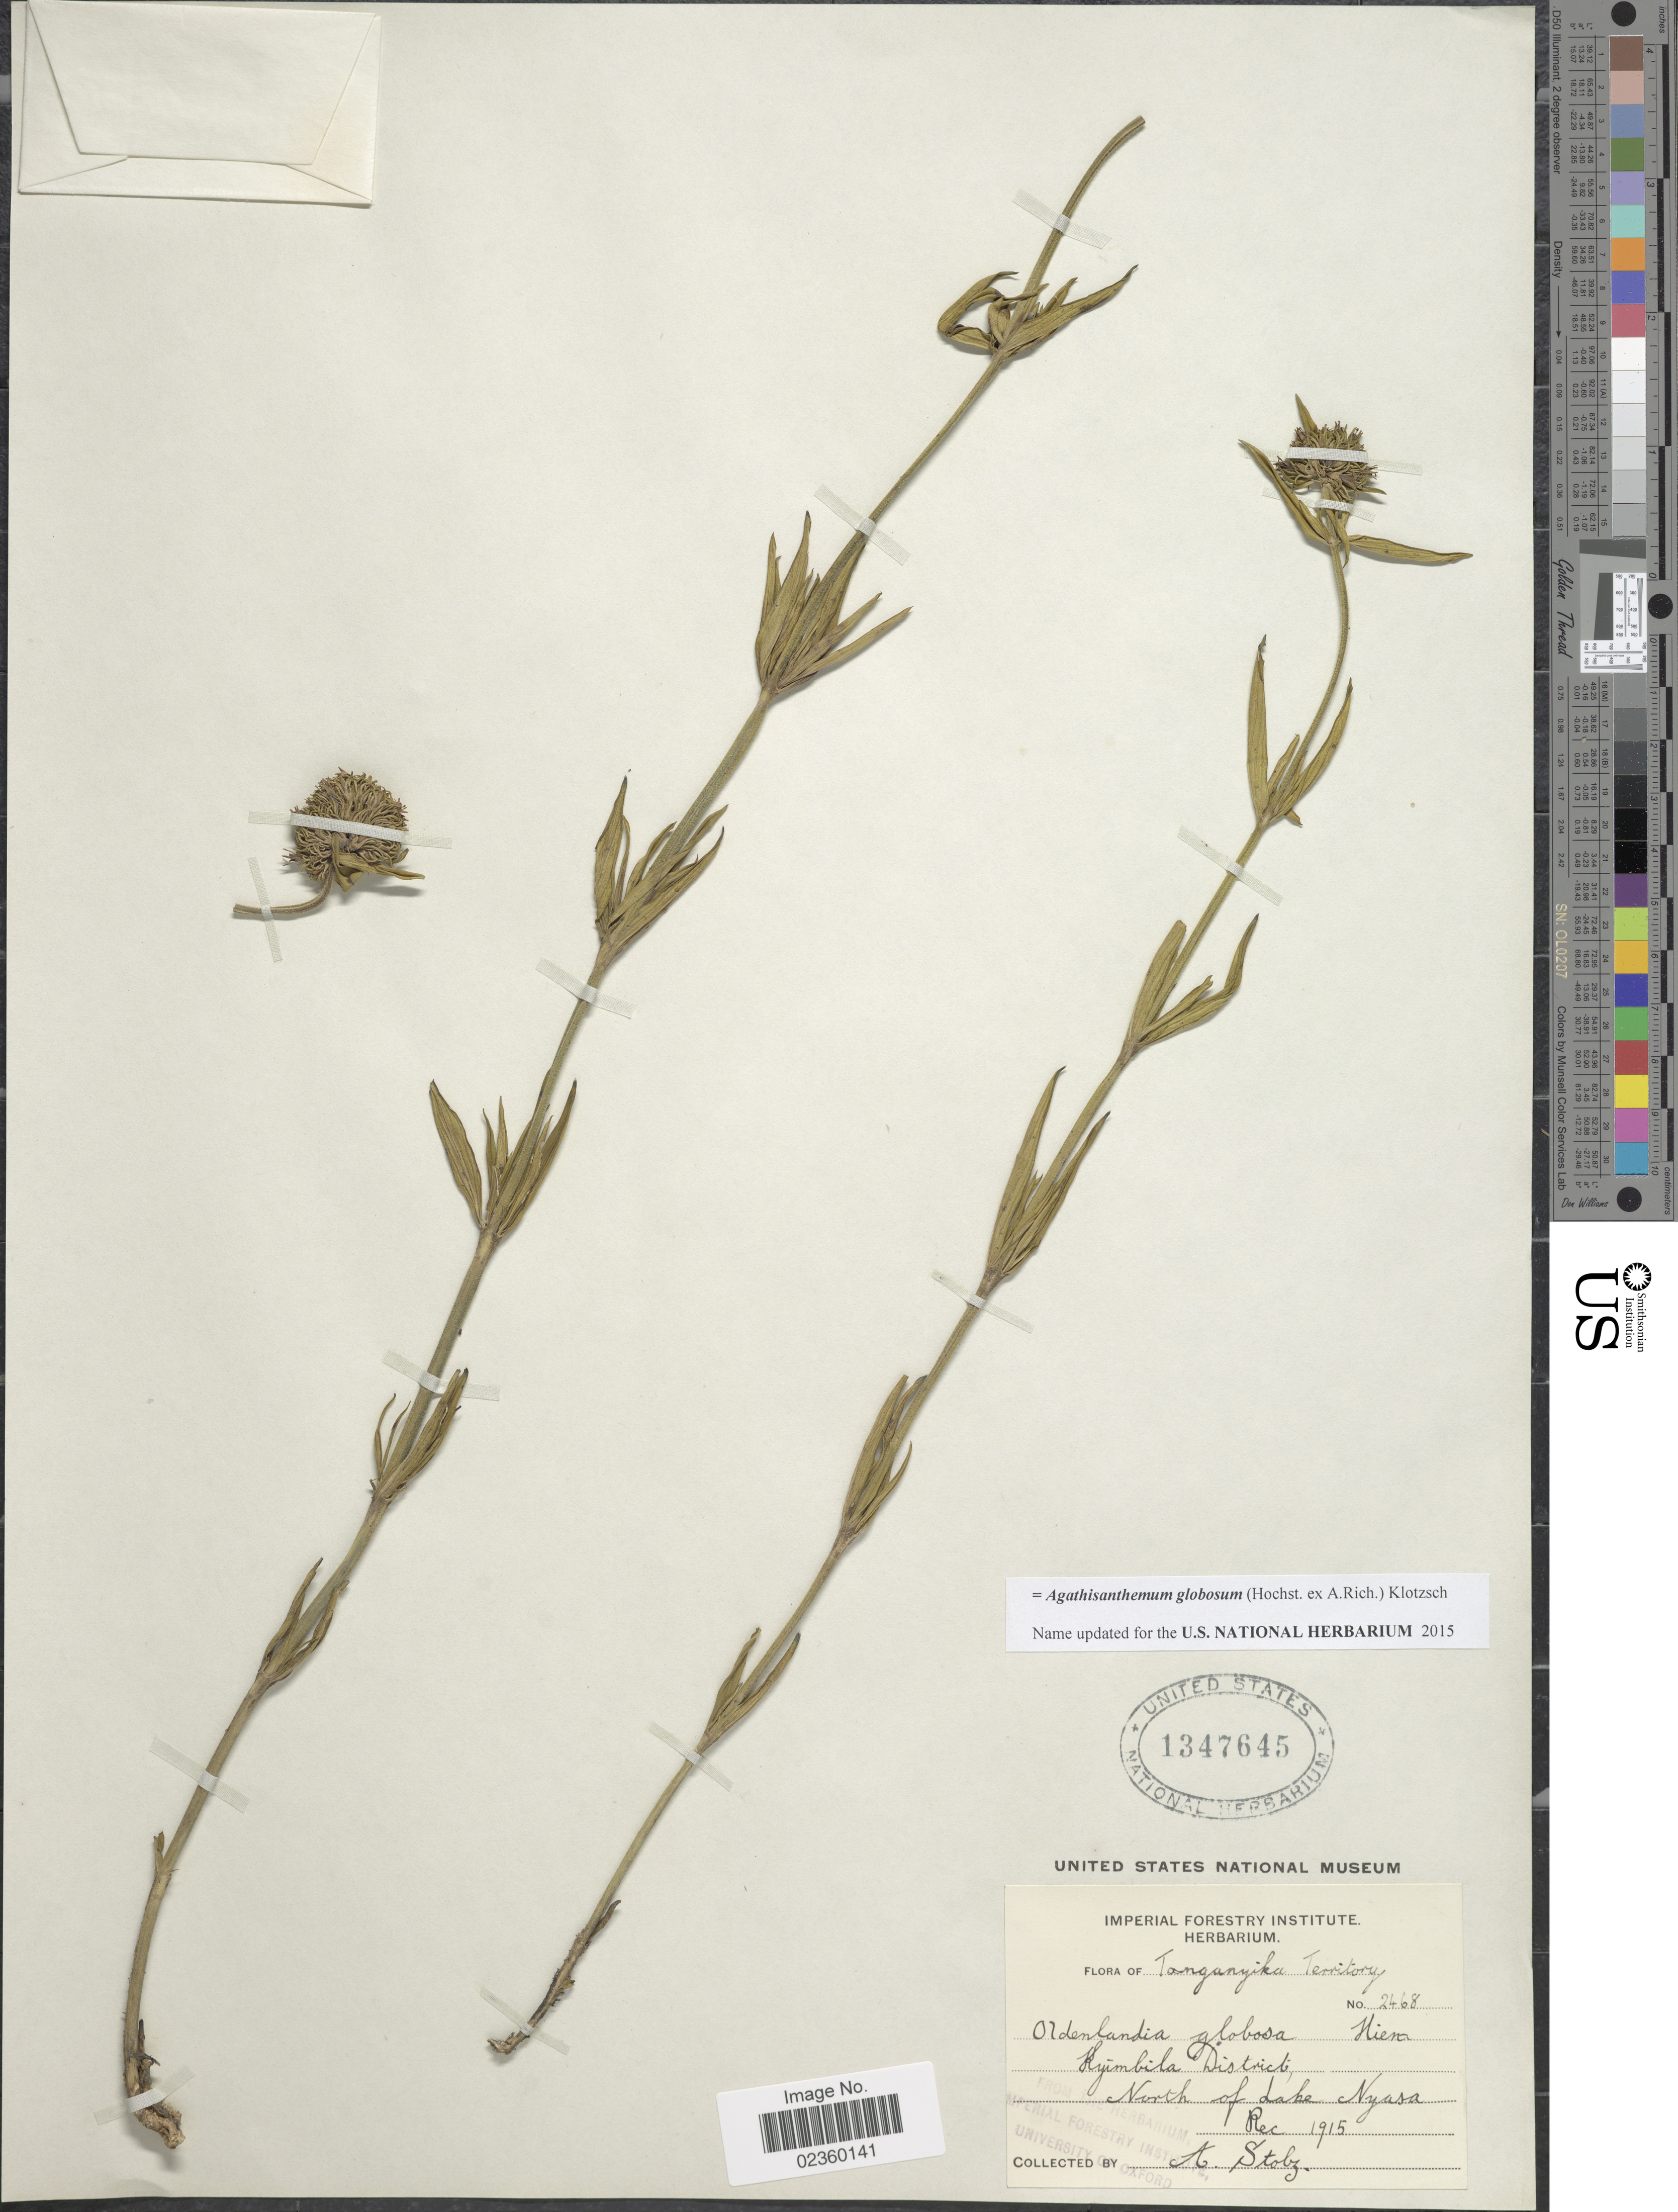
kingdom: Plantae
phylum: Tracheophyta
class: Magnoliopsida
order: Gentianales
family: Rubiaceae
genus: Agathisanthemum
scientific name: Agathisanthemum globosum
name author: (Hochst. ex A. Rich.) Klotzsch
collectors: A. Stolz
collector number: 2468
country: Tanzania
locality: Tanganyika Territory, Kyimbila District, North of Lake Nyasa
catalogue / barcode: US 1347645